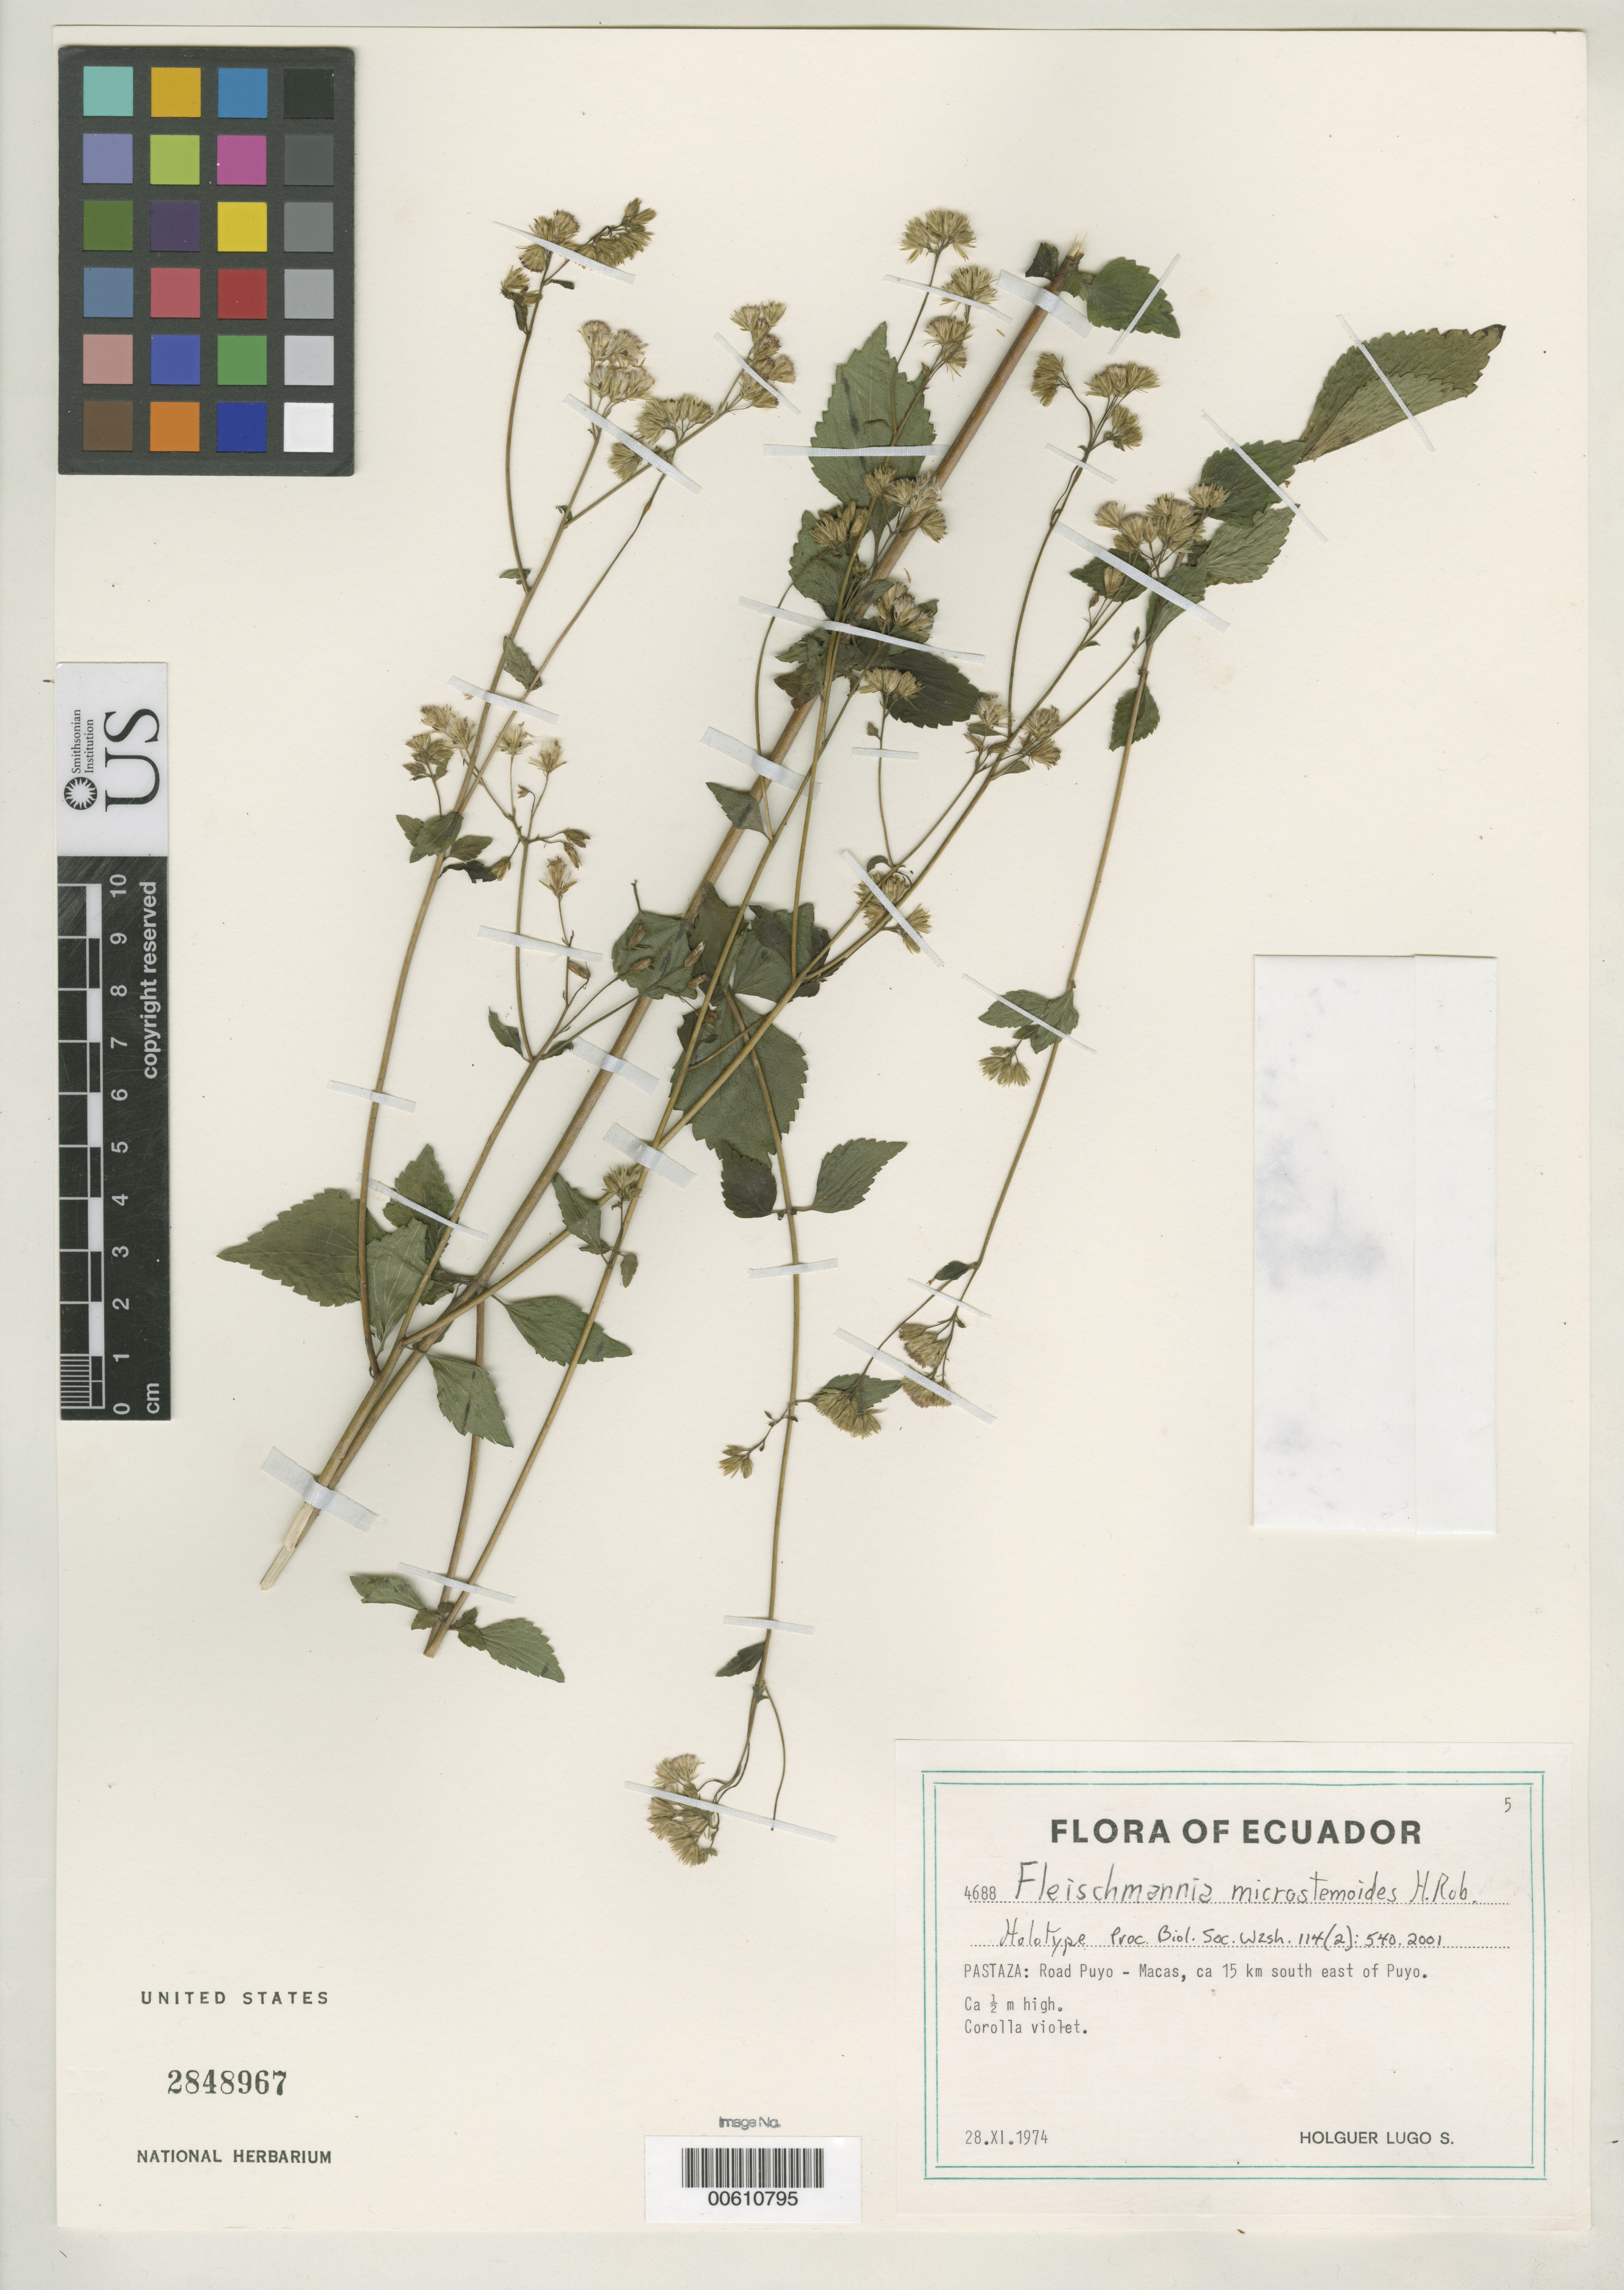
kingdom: Plantae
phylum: Tracheophyta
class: Magnoliopsida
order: Asterales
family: Asteraceae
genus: Fleischmannia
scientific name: Fleischmannia microstemoides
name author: H. Rob.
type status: Holotype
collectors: H. Lugo S.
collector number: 4688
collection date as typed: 28 Nov 1974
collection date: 1974-11-28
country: Ecuador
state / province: Pastaza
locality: Road Puyo - Macas, SE of Puyo.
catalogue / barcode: US 2848967